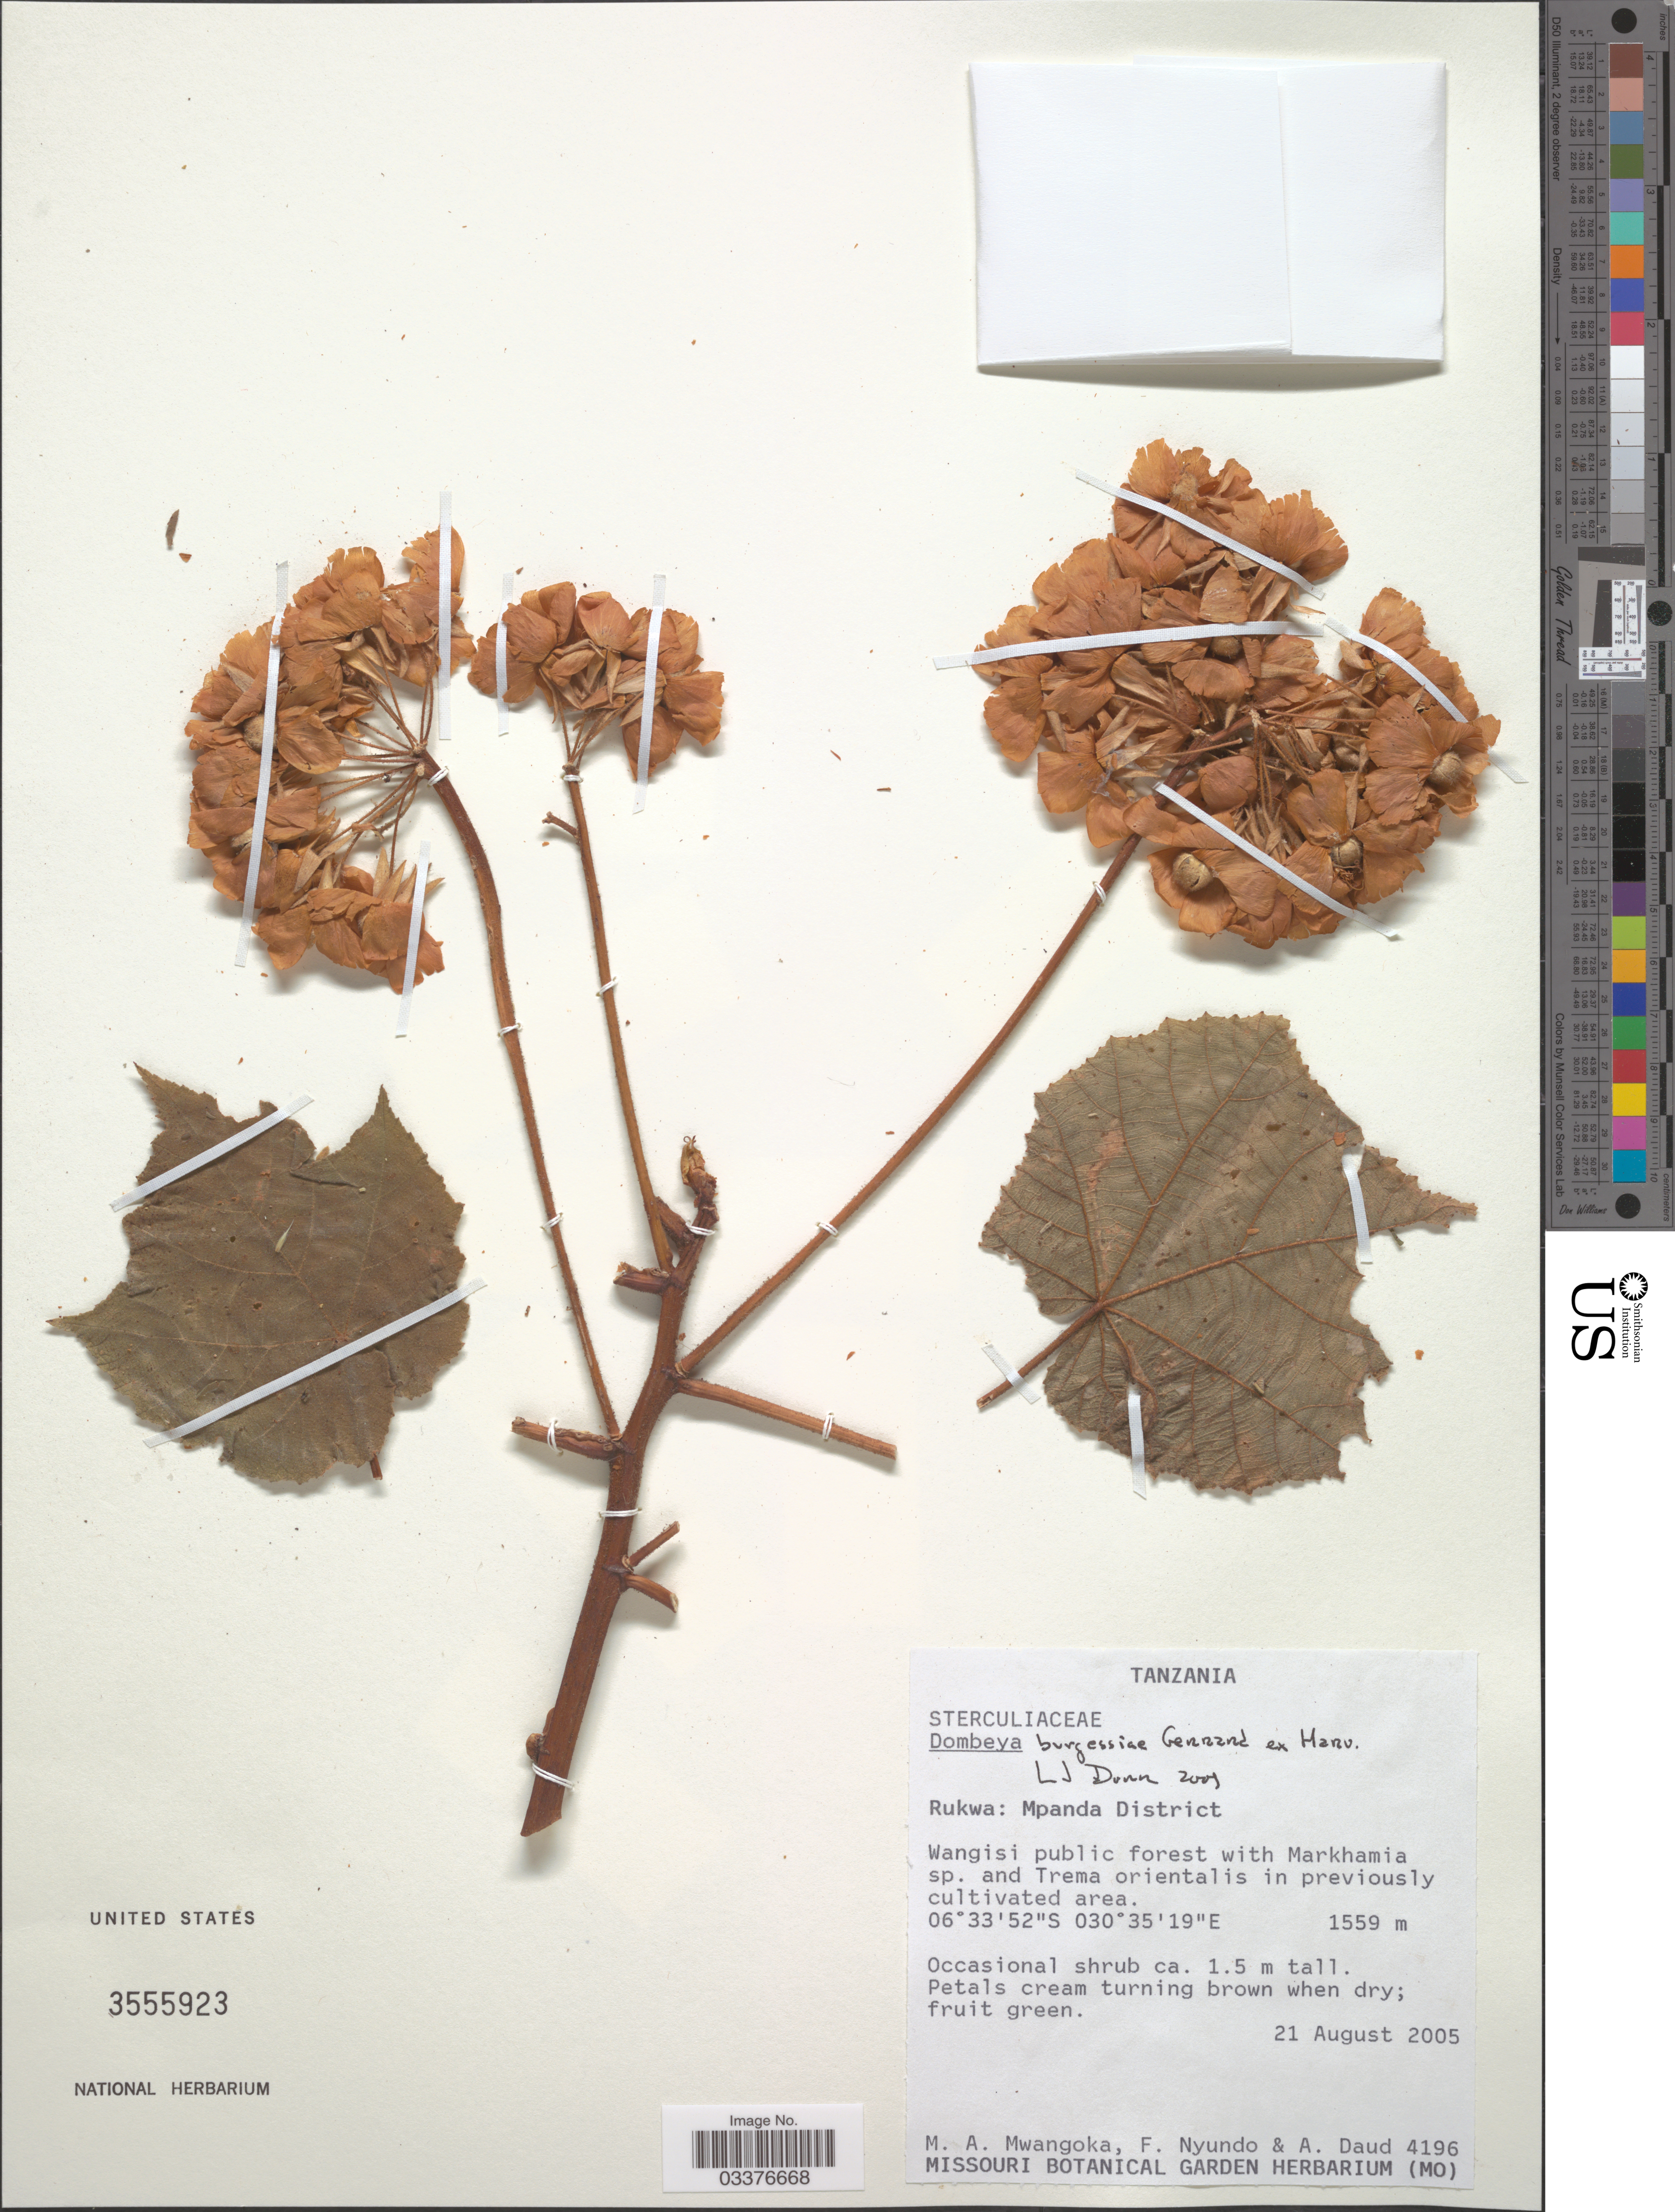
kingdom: Plantae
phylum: Tracheophyta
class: Magnoliopsida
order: Malvales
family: Malvaceae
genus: Dombeya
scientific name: Dombeya burgessiae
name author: Gerrard ex Harv.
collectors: M. A. Mwangoka, F. Nyundo & A. Daud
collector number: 4196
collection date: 2005-08-21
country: Tanzania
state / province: Rukwa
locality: Mpanda District. Wangisi public forest with Markhamia sp. and Trema orientalis in previously cultivated area.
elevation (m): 1559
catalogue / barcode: US 3555923